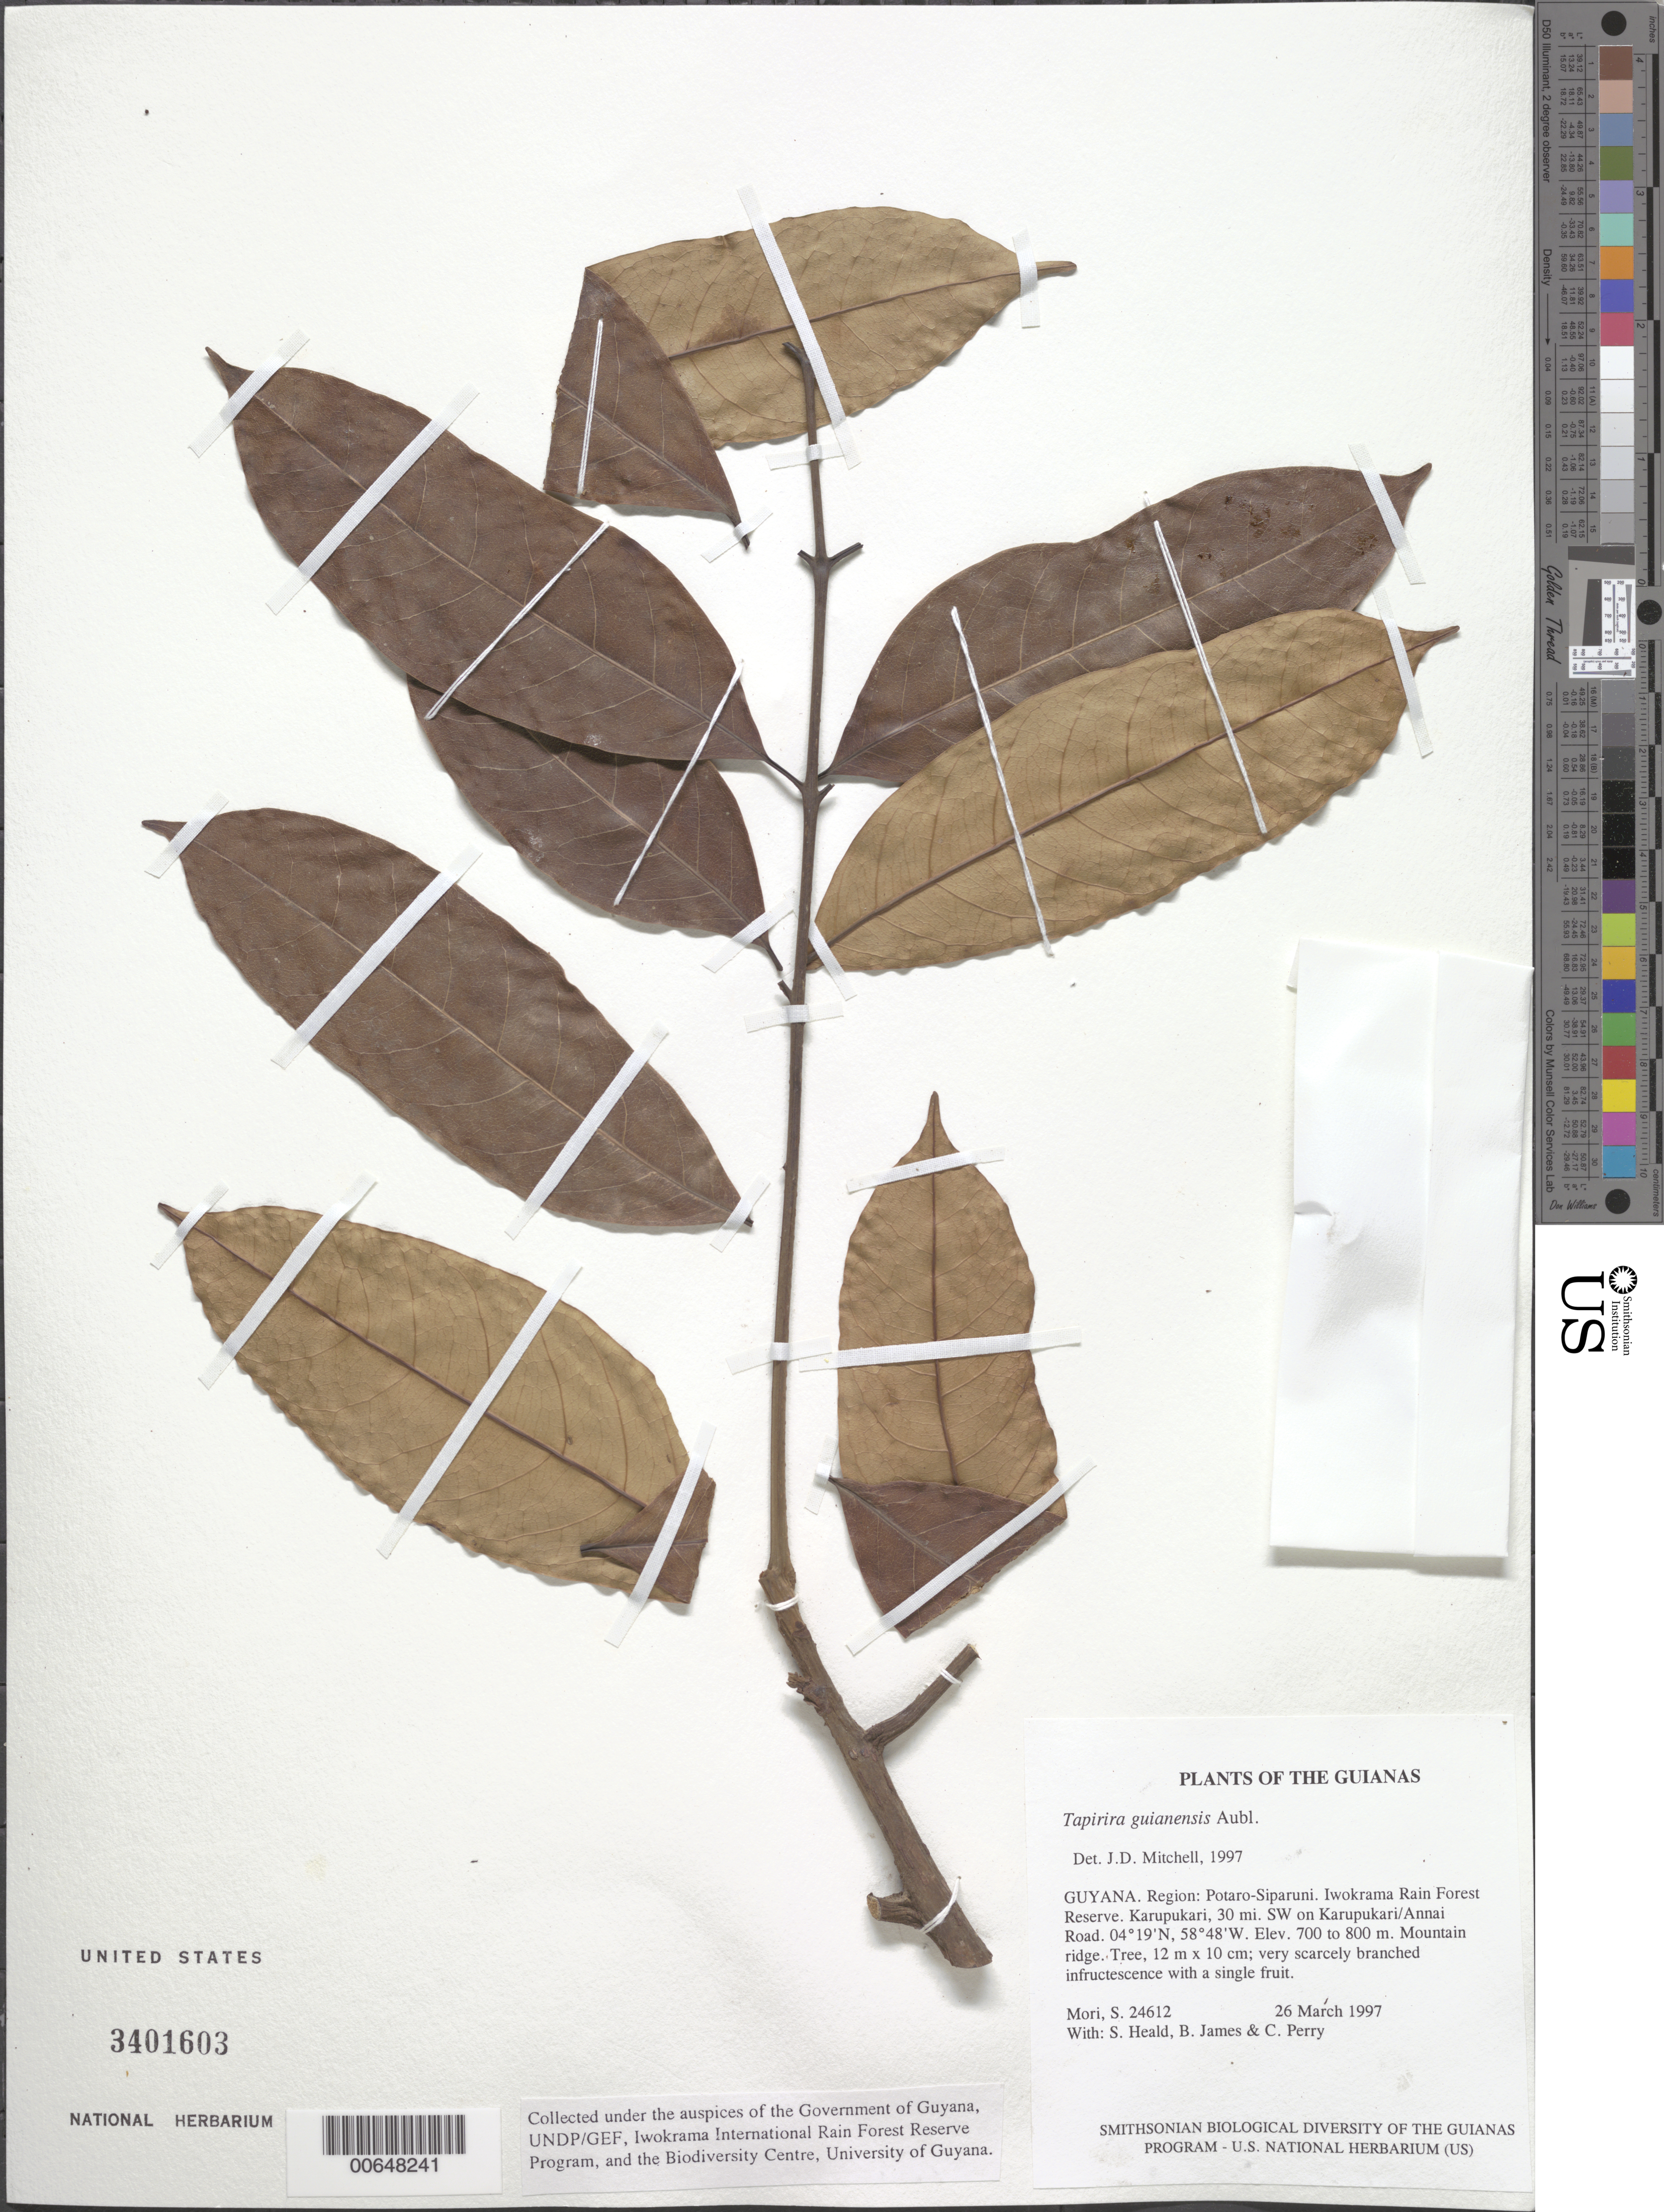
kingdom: Plantae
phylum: Tracheophyta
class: Magnoliopsida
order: Sapindales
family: Anacardiaceae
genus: Tapirira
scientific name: Tapirira guianensis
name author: Aubl.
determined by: Mitchell, John D.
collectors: S. Mori, S. Heald, B. James & C. Perry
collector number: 24612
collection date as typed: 26 March 1997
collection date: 1997-03-26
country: Guyana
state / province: Potaro-Siparuni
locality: Iwokrama Rain Forest Reserve. Karupukari, 30 mi. SW on Karupukari/Annai Road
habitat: Mountain ridge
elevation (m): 700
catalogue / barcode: US 3401603